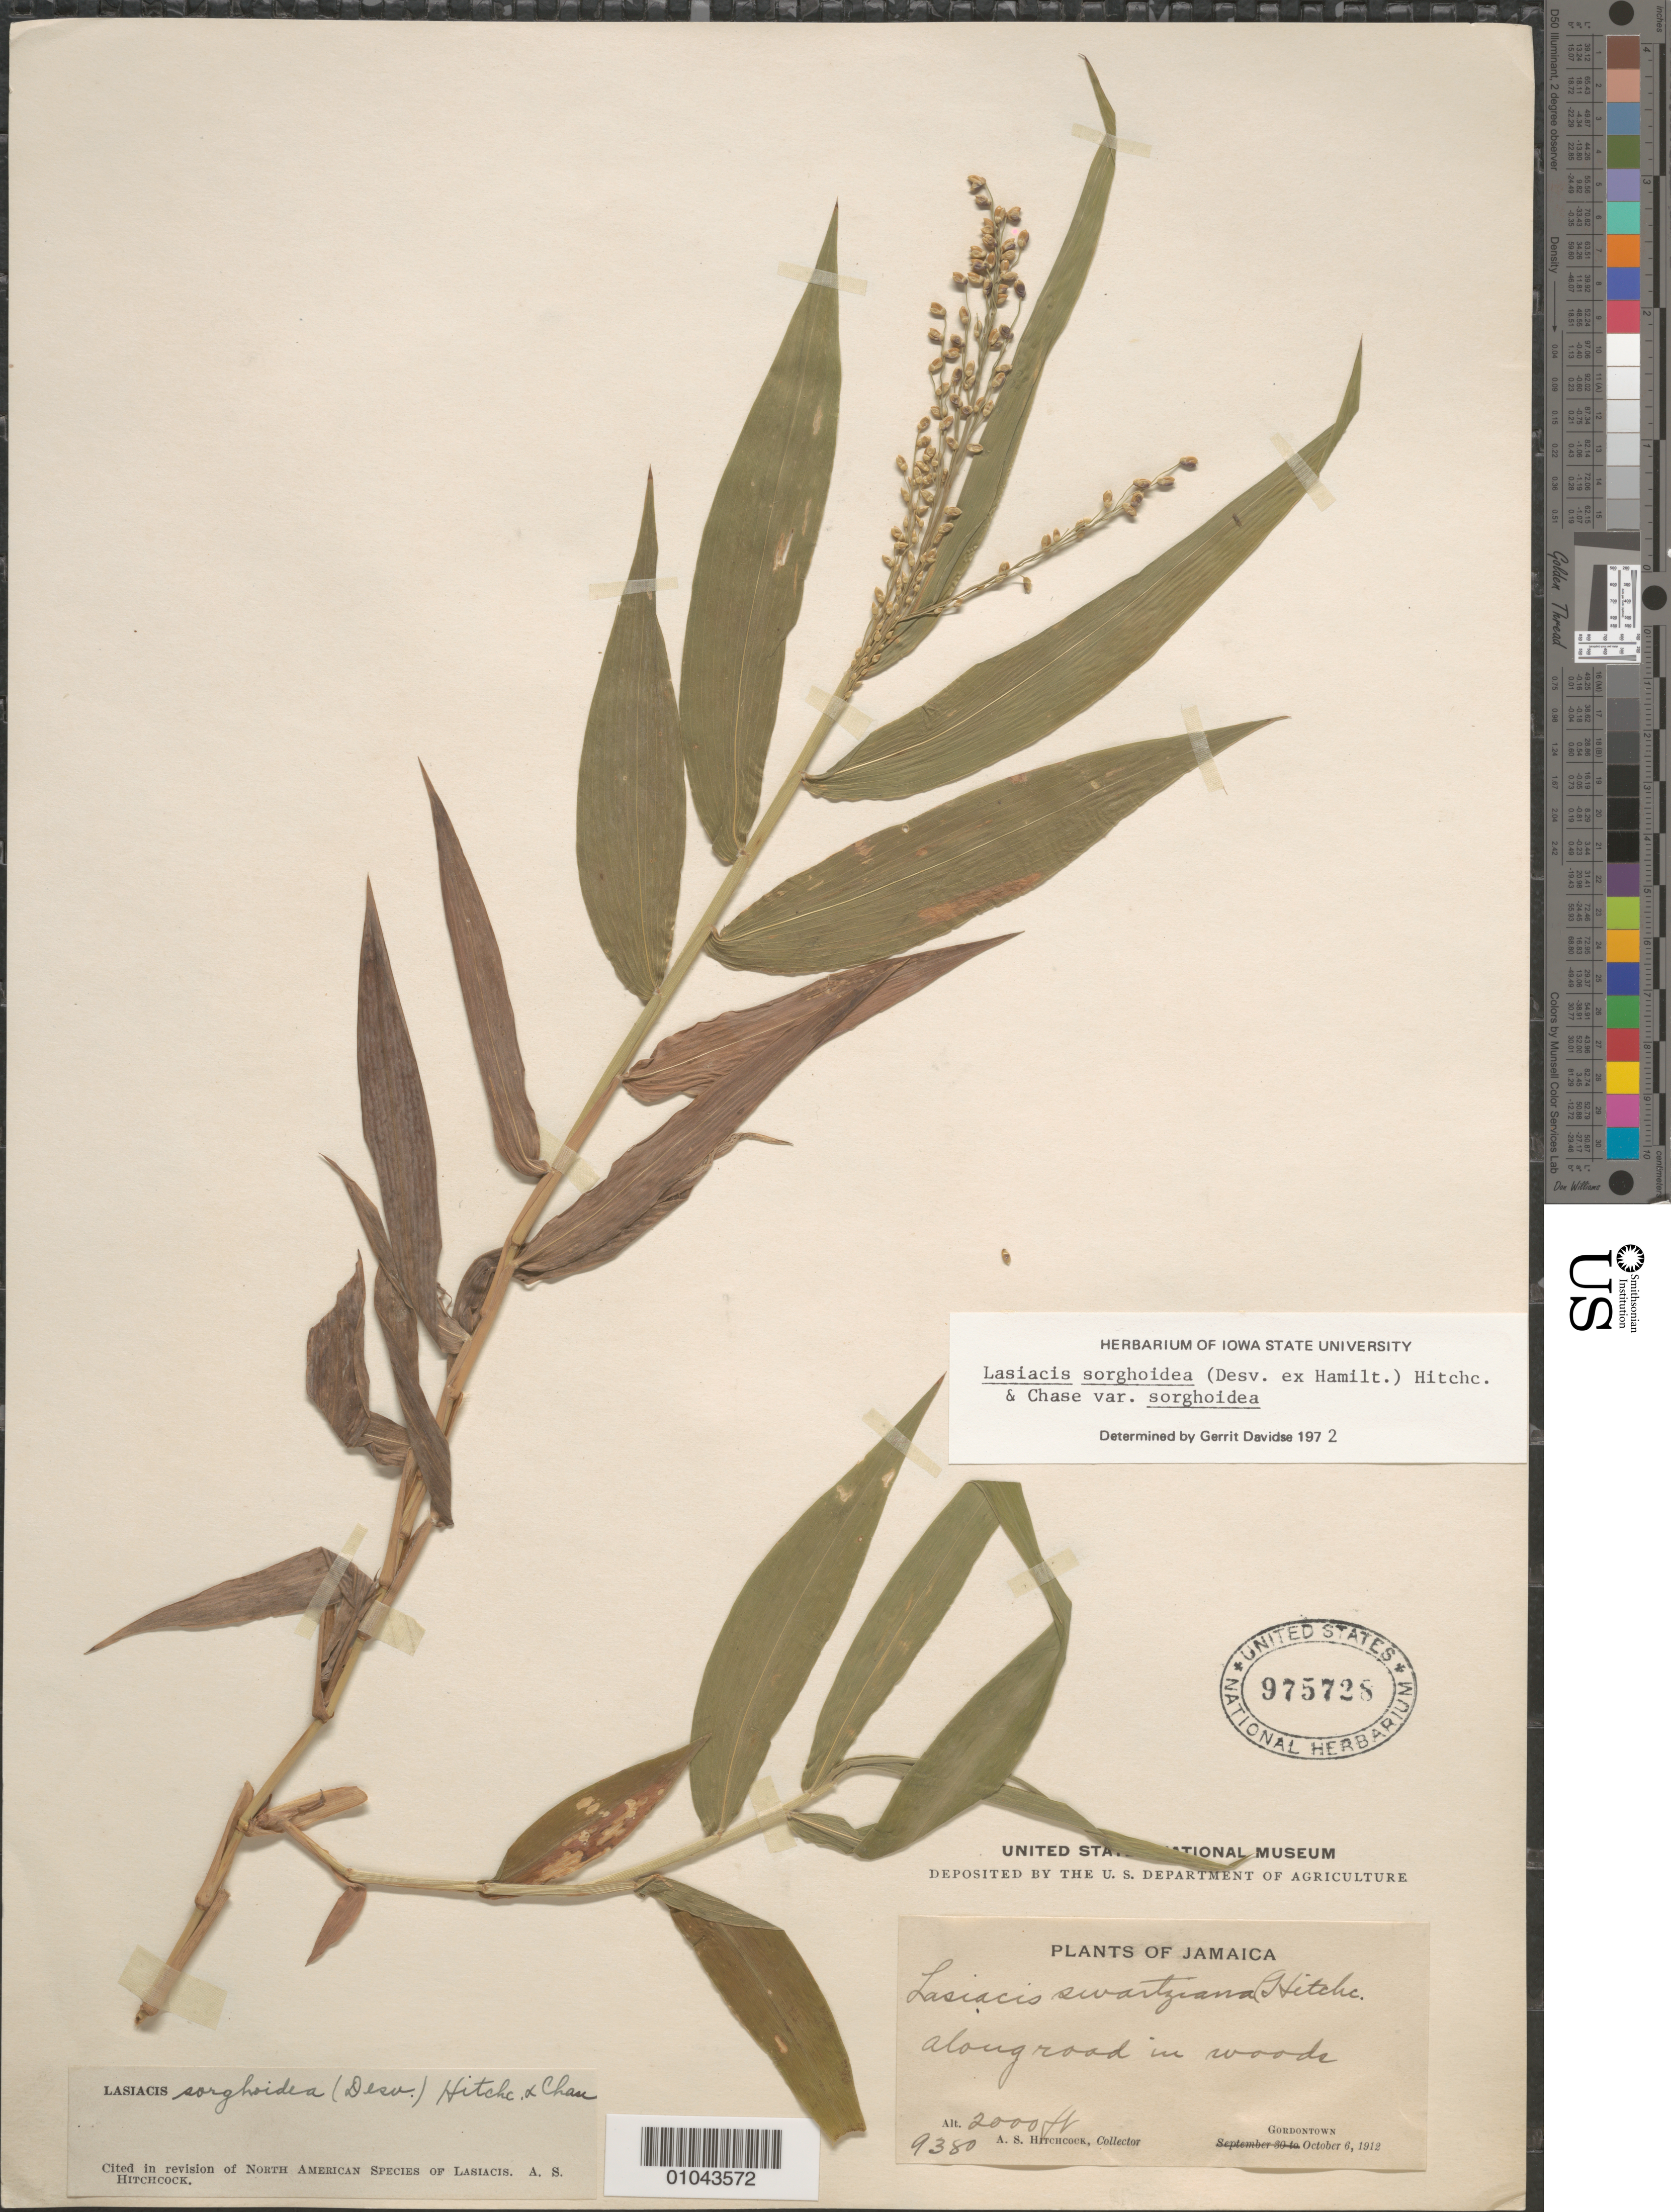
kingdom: Plantae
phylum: Tracheophyta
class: Liliopsida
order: Poales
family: Poaceae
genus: Lasiacis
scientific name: Lasiacis sorghoidea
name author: (Desv. ex Ham.) Hitchc. & Chase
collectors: A. S. Hitchcock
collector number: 9380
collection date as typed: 06 Oct 1912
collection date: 1912-10-06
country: Jamaica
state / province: Saint Andrew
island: Jamaica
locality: Gordon Town, along road in woods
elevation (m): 610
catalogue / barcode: US 975728